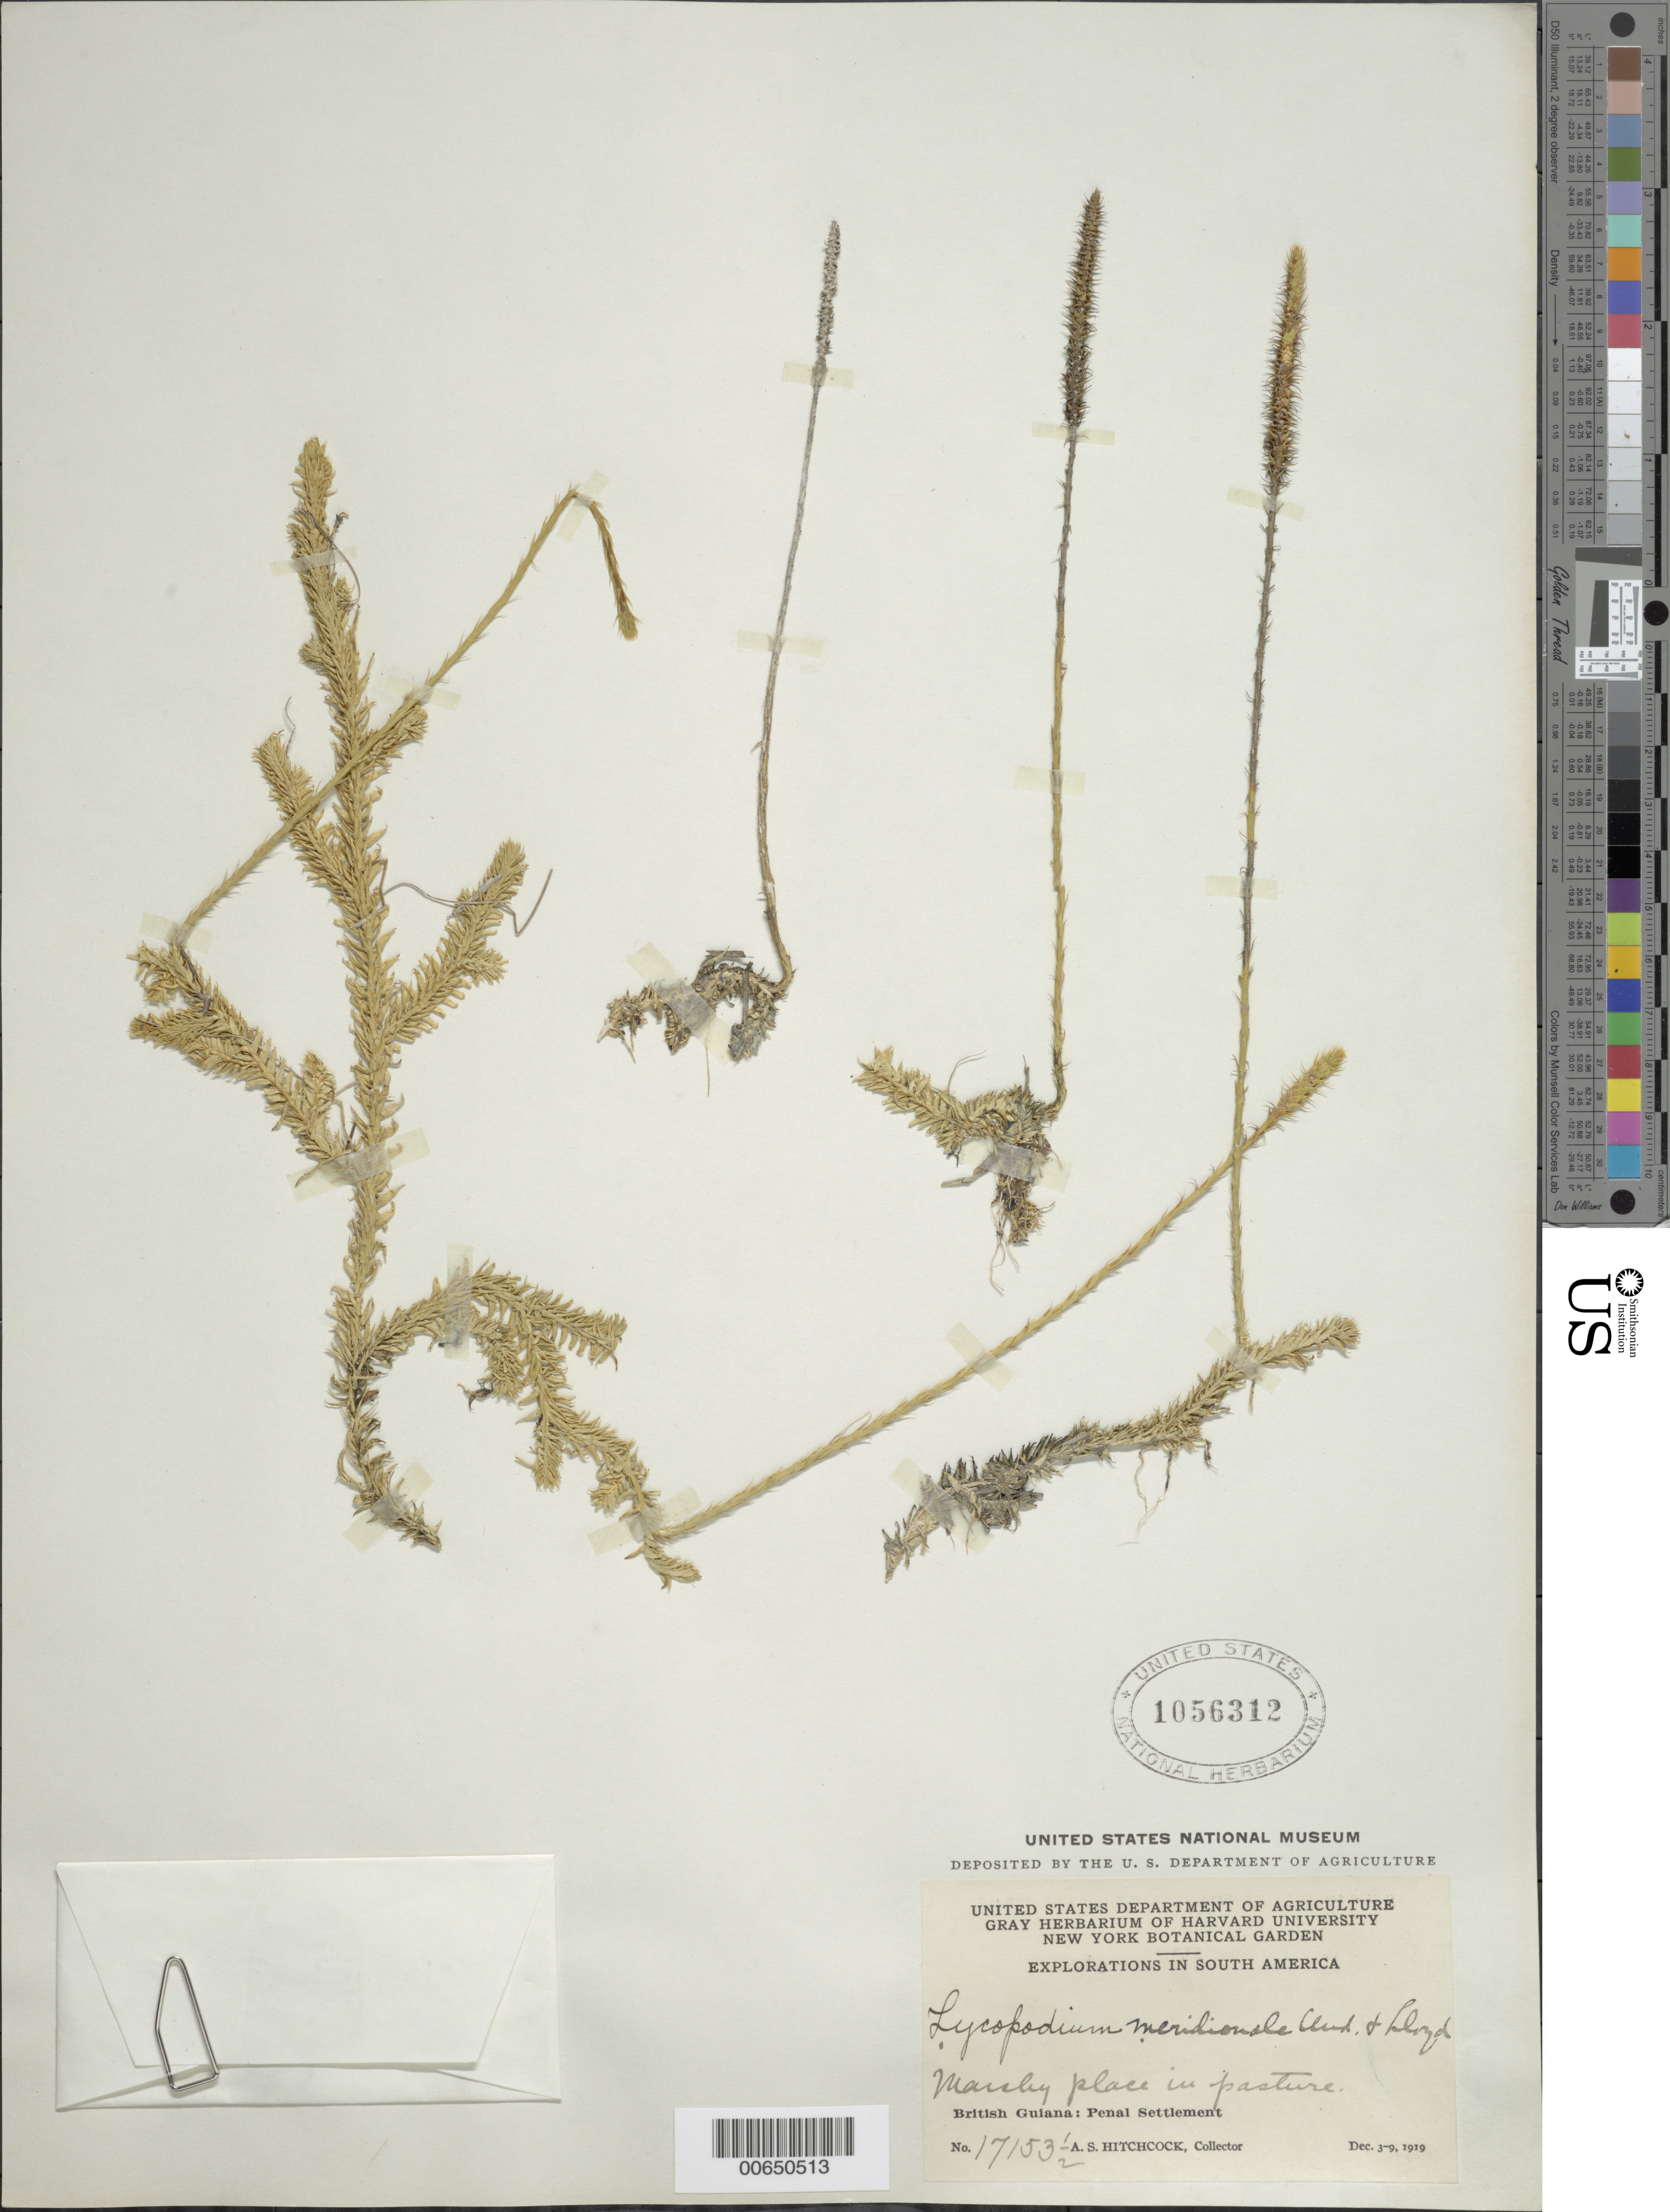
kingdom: Plantae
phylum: Tracheophyta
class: Lycopodiopsida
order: Lycopodiales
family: Lycopodiaceae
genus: Pseudolycopodiella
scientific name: Pseudolycopodiella paradoxa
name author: (Mart.) Holub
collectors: A. S. Hitchcock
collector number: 17153 ½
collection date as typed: Dec. 3-9, 1919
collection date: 1919-12-03/1919-12-09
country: Guyana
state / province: Cuyuni-Mazaruni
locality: Penal Settlement, on W side of Essequibo River, near mouth of Mazaruni River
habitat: Marshy place in pasture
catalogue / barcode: US 1056312